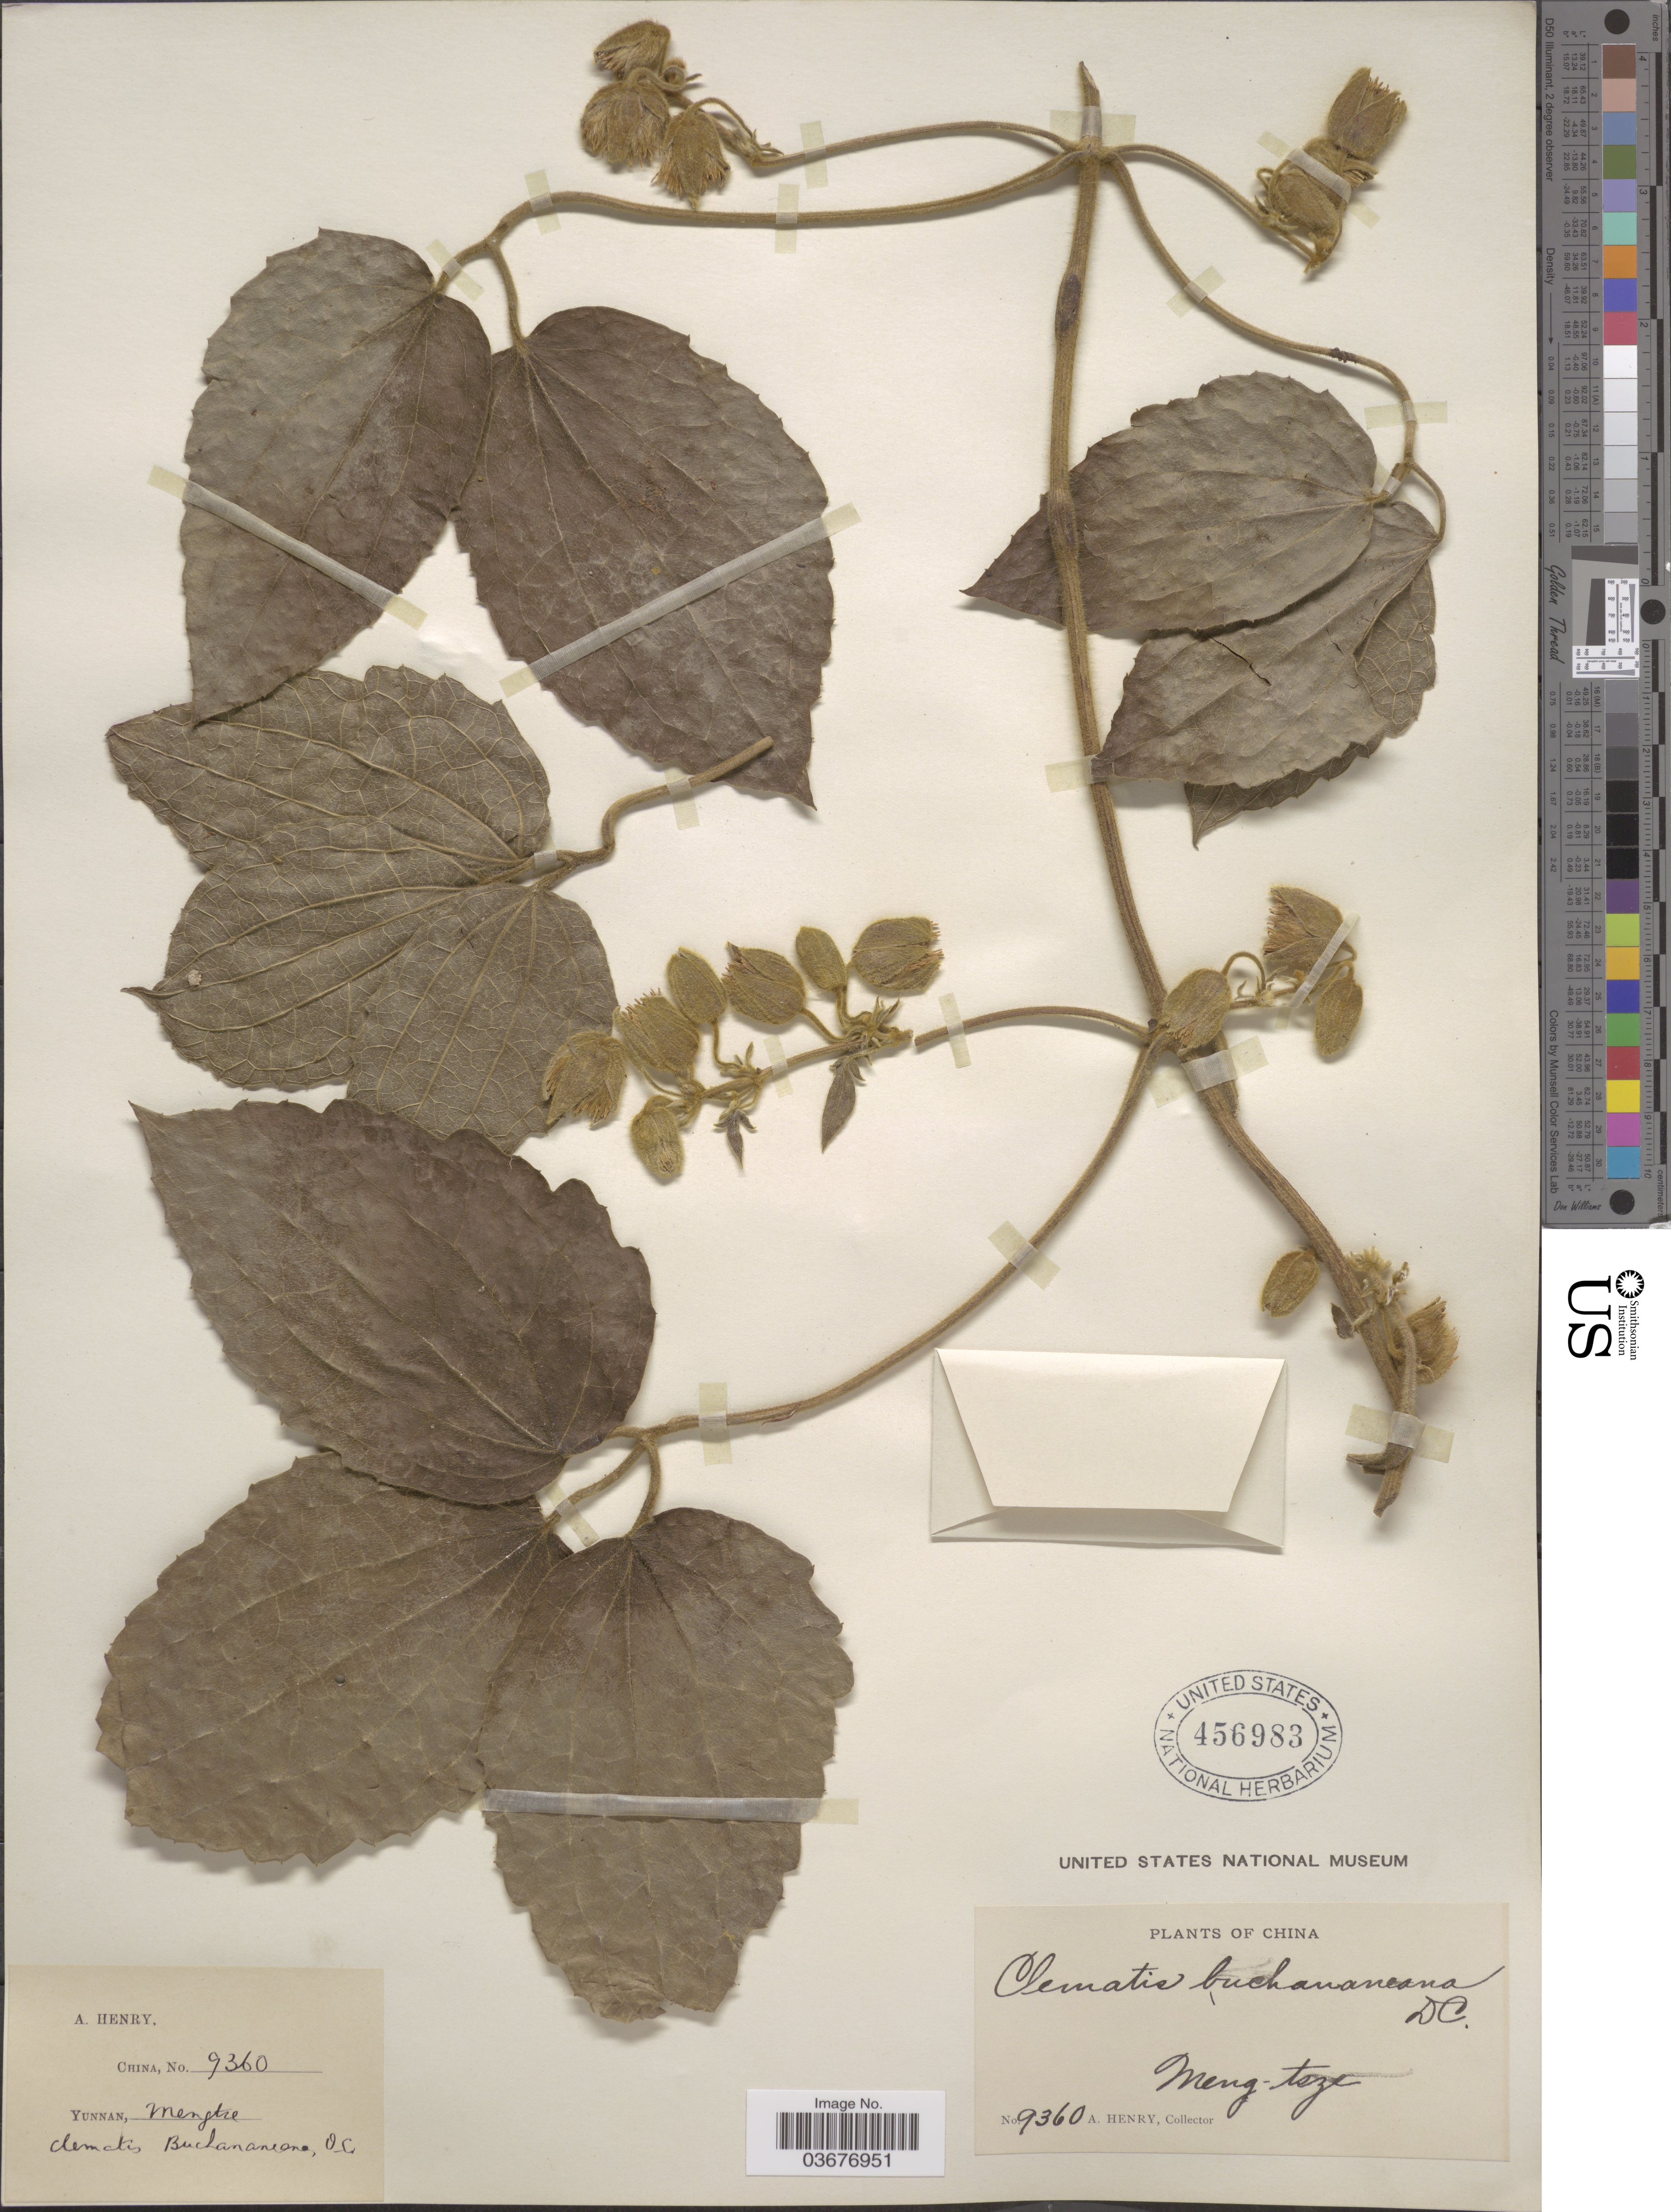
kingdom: Plantae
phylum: Tracheophyta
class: Magnoliopsida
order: Ranunculales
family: Ranunculaceae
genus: Clematis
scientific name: Clematis buchananiana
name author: DC.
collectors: A. Henry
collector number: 9360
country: China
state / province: Yunnan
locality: Meng-tsze.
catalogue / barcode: US 456983